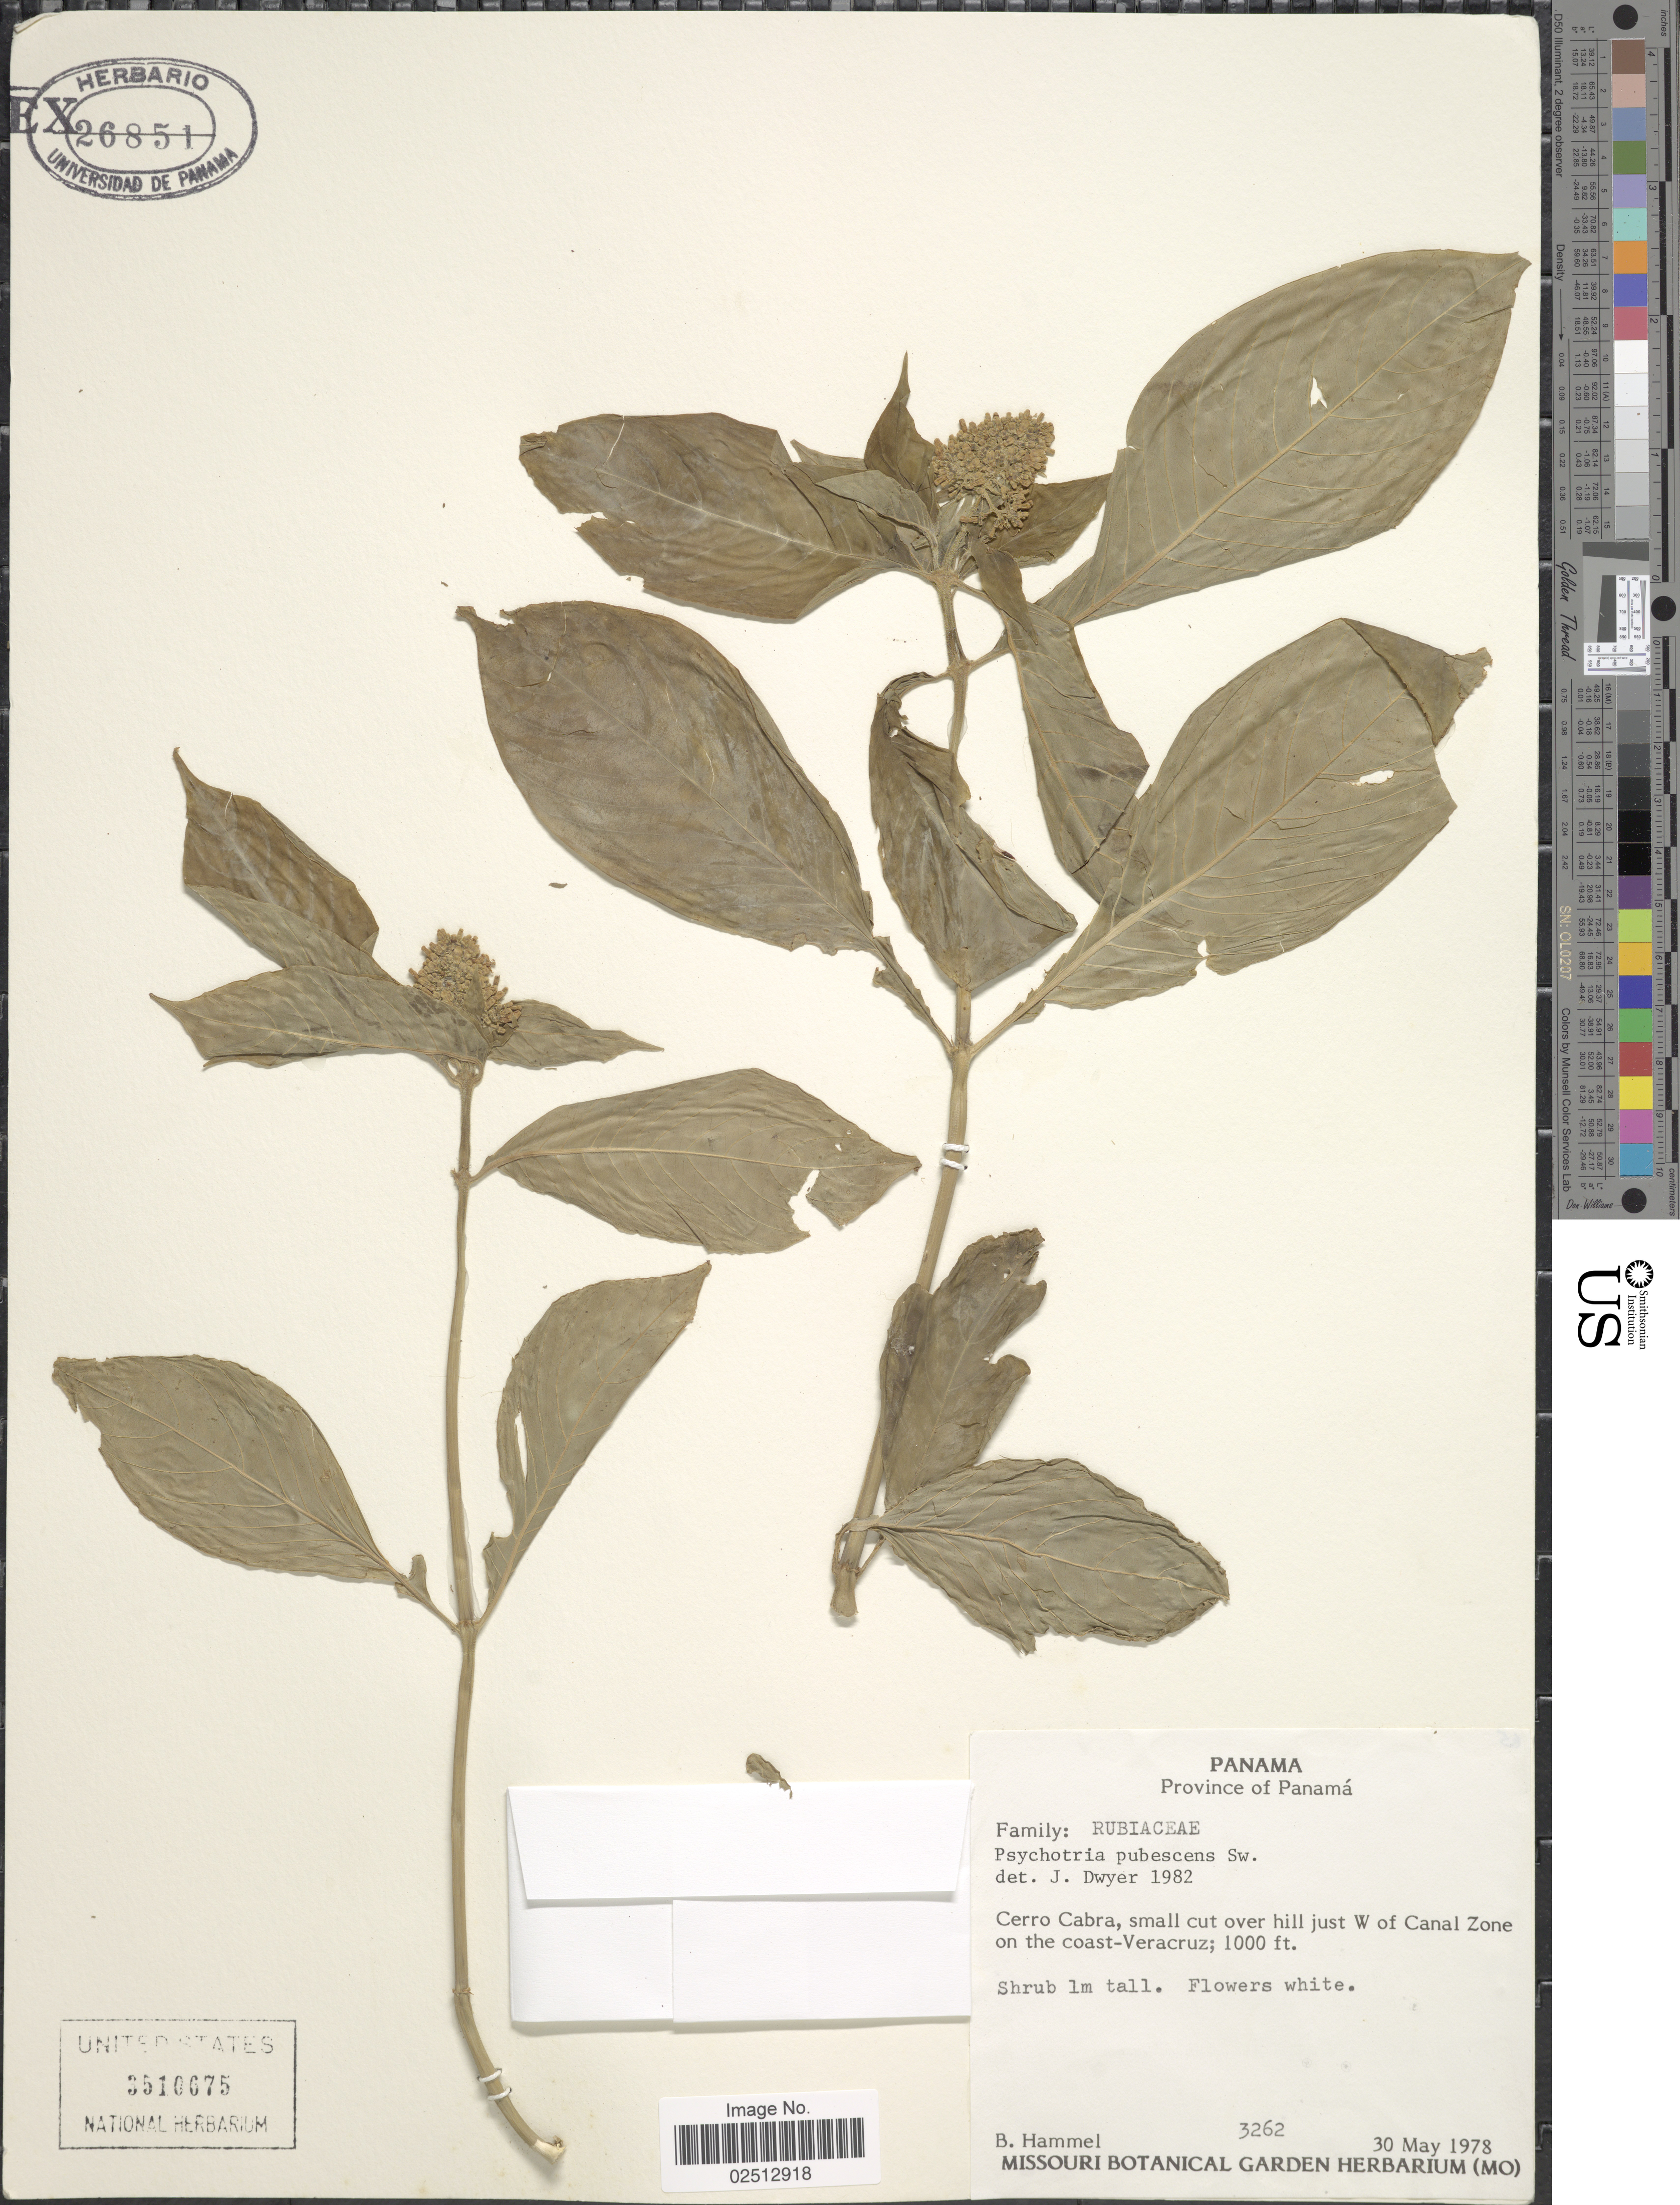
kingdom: Plantae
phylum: Tracheophyta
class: Magnoliopsida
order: Gentianales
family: Rubiaceae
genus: Psychotria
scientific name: Psychotria pubescens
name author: Sw.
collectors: B. Hammel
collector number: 3262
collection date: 1978-05-30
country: Panama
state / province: Panamá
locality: Province of Panama. Cerro Cabra, small cut over hill just W of Canal Zone on the coast-Veracruz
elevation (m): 305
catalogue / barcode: US 3510675